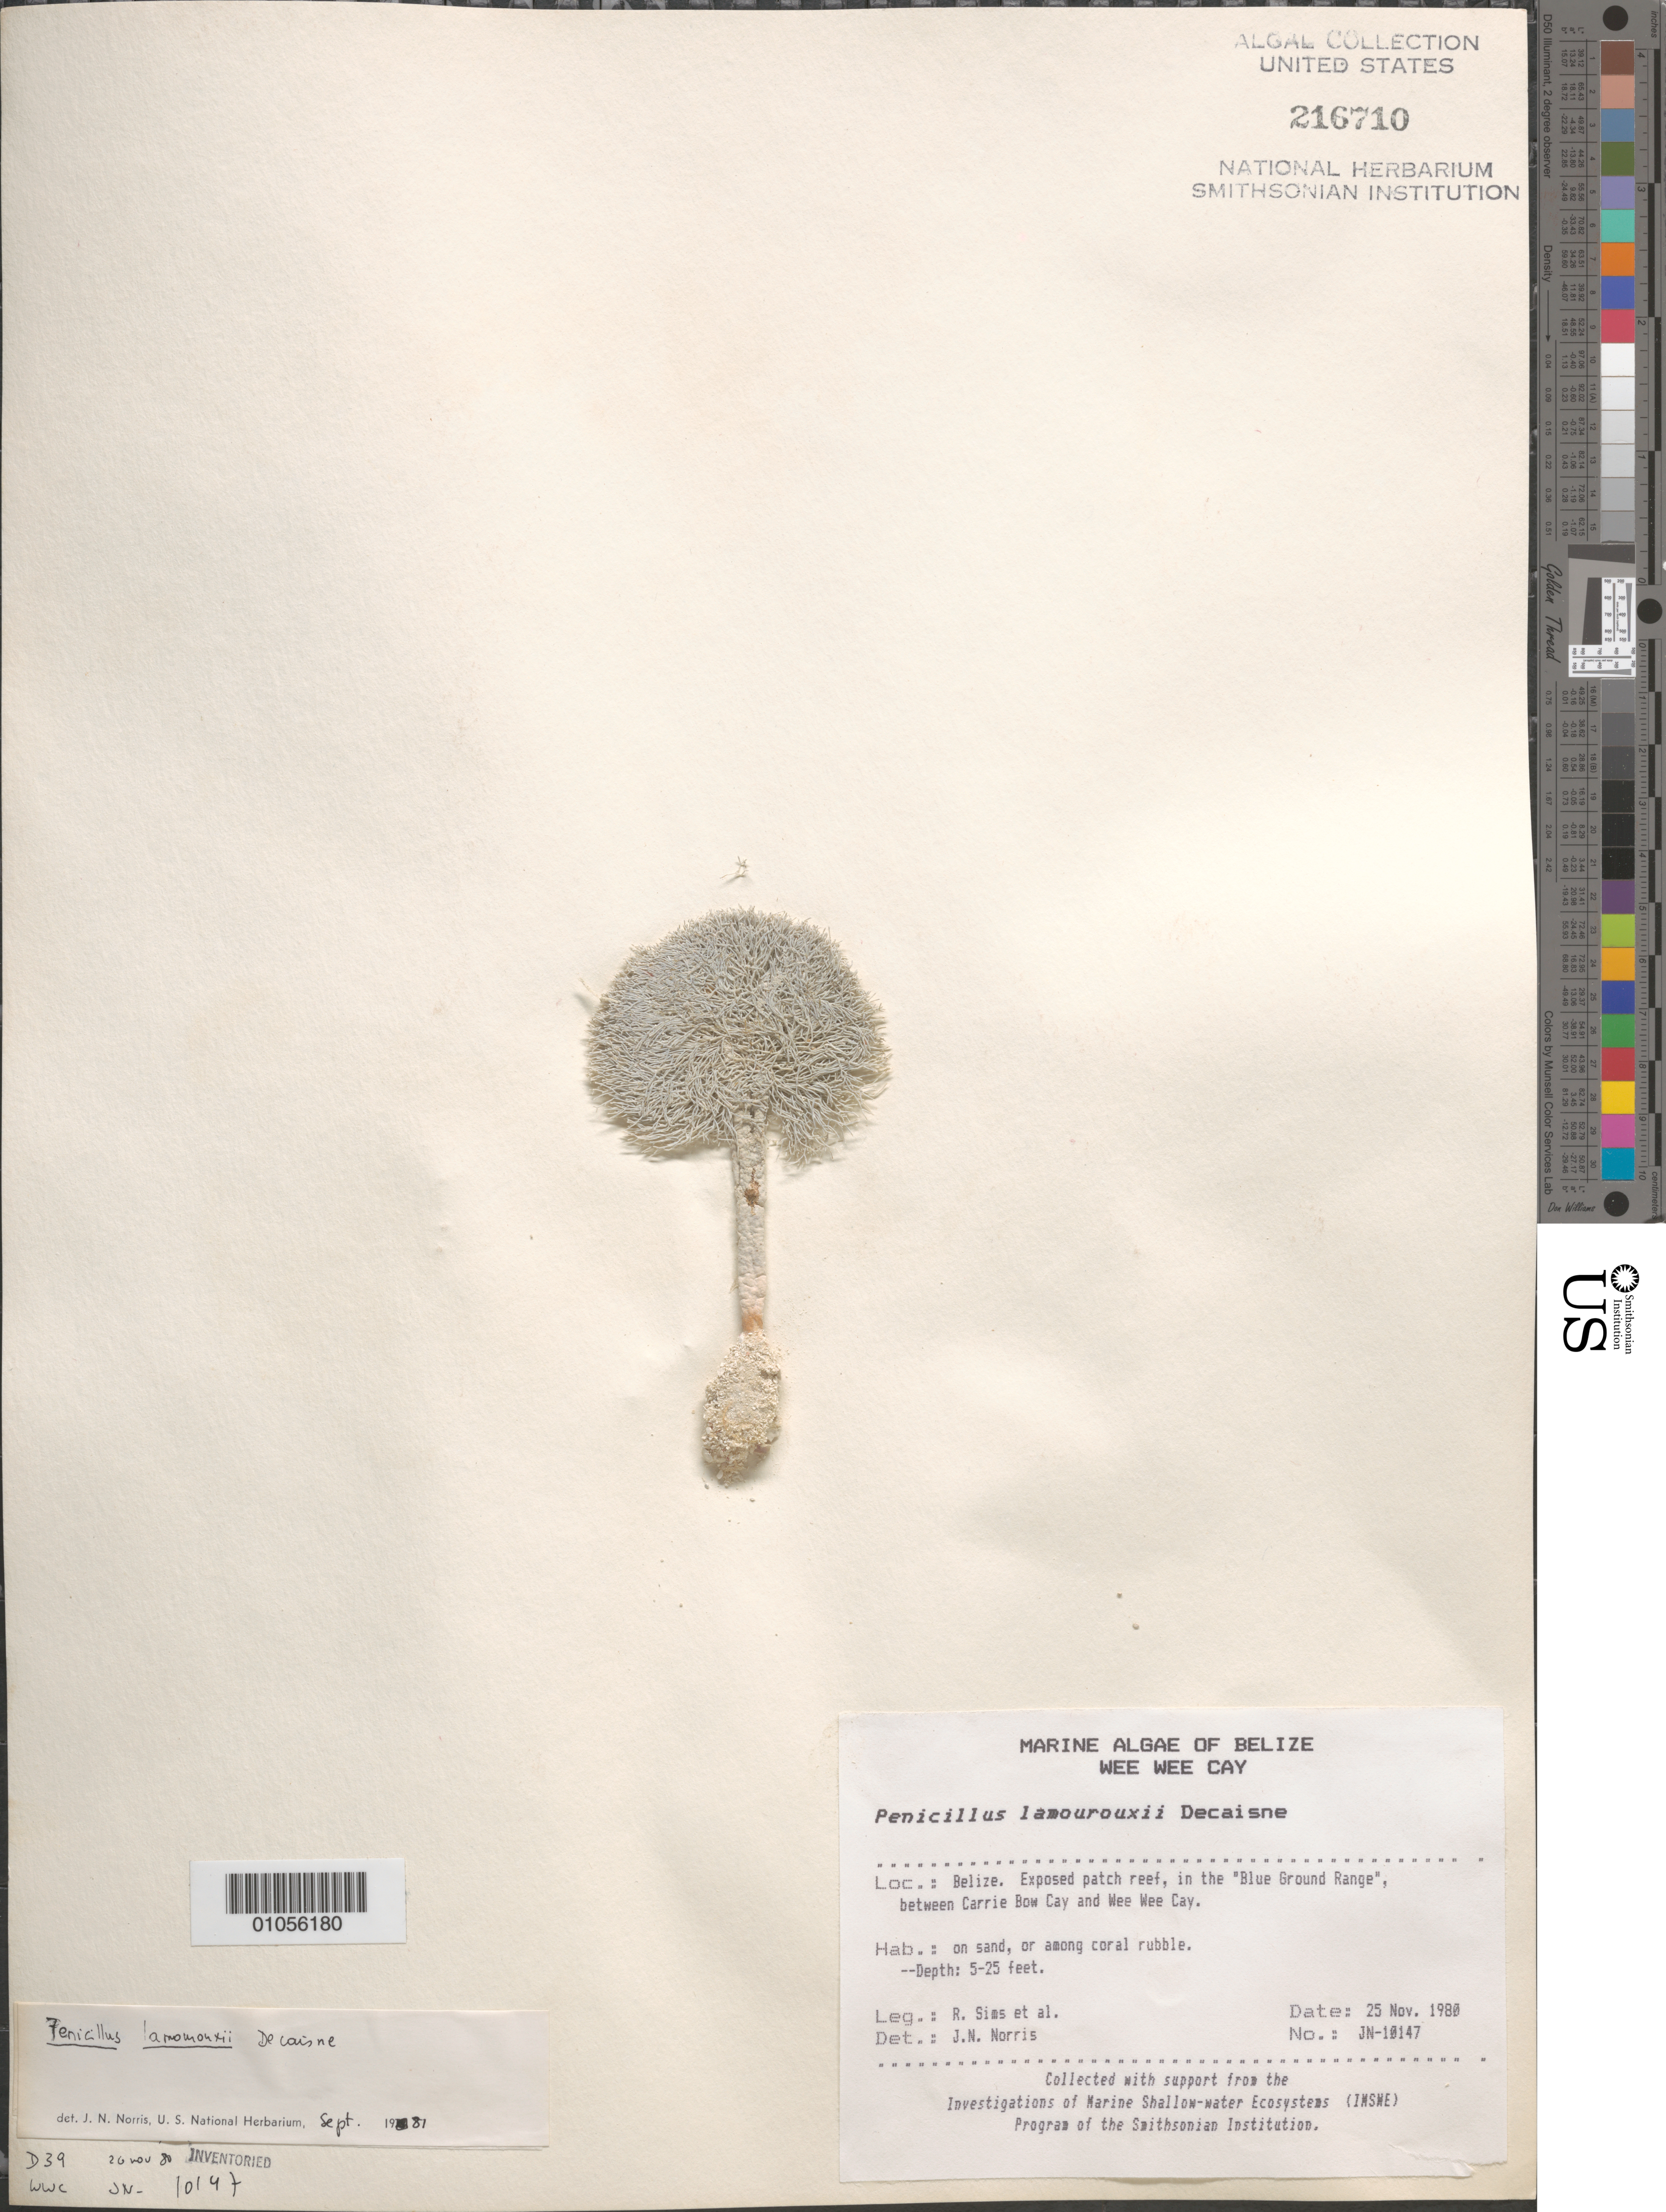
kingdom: Plantae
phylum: Chlorophyta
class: Ulvophyceae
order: Bryopsidales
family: Udoteaceae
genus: Penicillus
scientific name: Penicillus lamourouxii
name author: Decne.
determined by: Norris, James N.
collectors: R. H. Sims & et al.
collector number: JN-10147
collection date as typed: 25 Nov 1980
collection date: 1980-11-25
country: Belize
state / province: Stann Creek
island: Wee Wee Cay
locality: Blue Ground Range, between Carrie Bow Cay and Wee Wee Cay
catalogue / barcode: US 216710